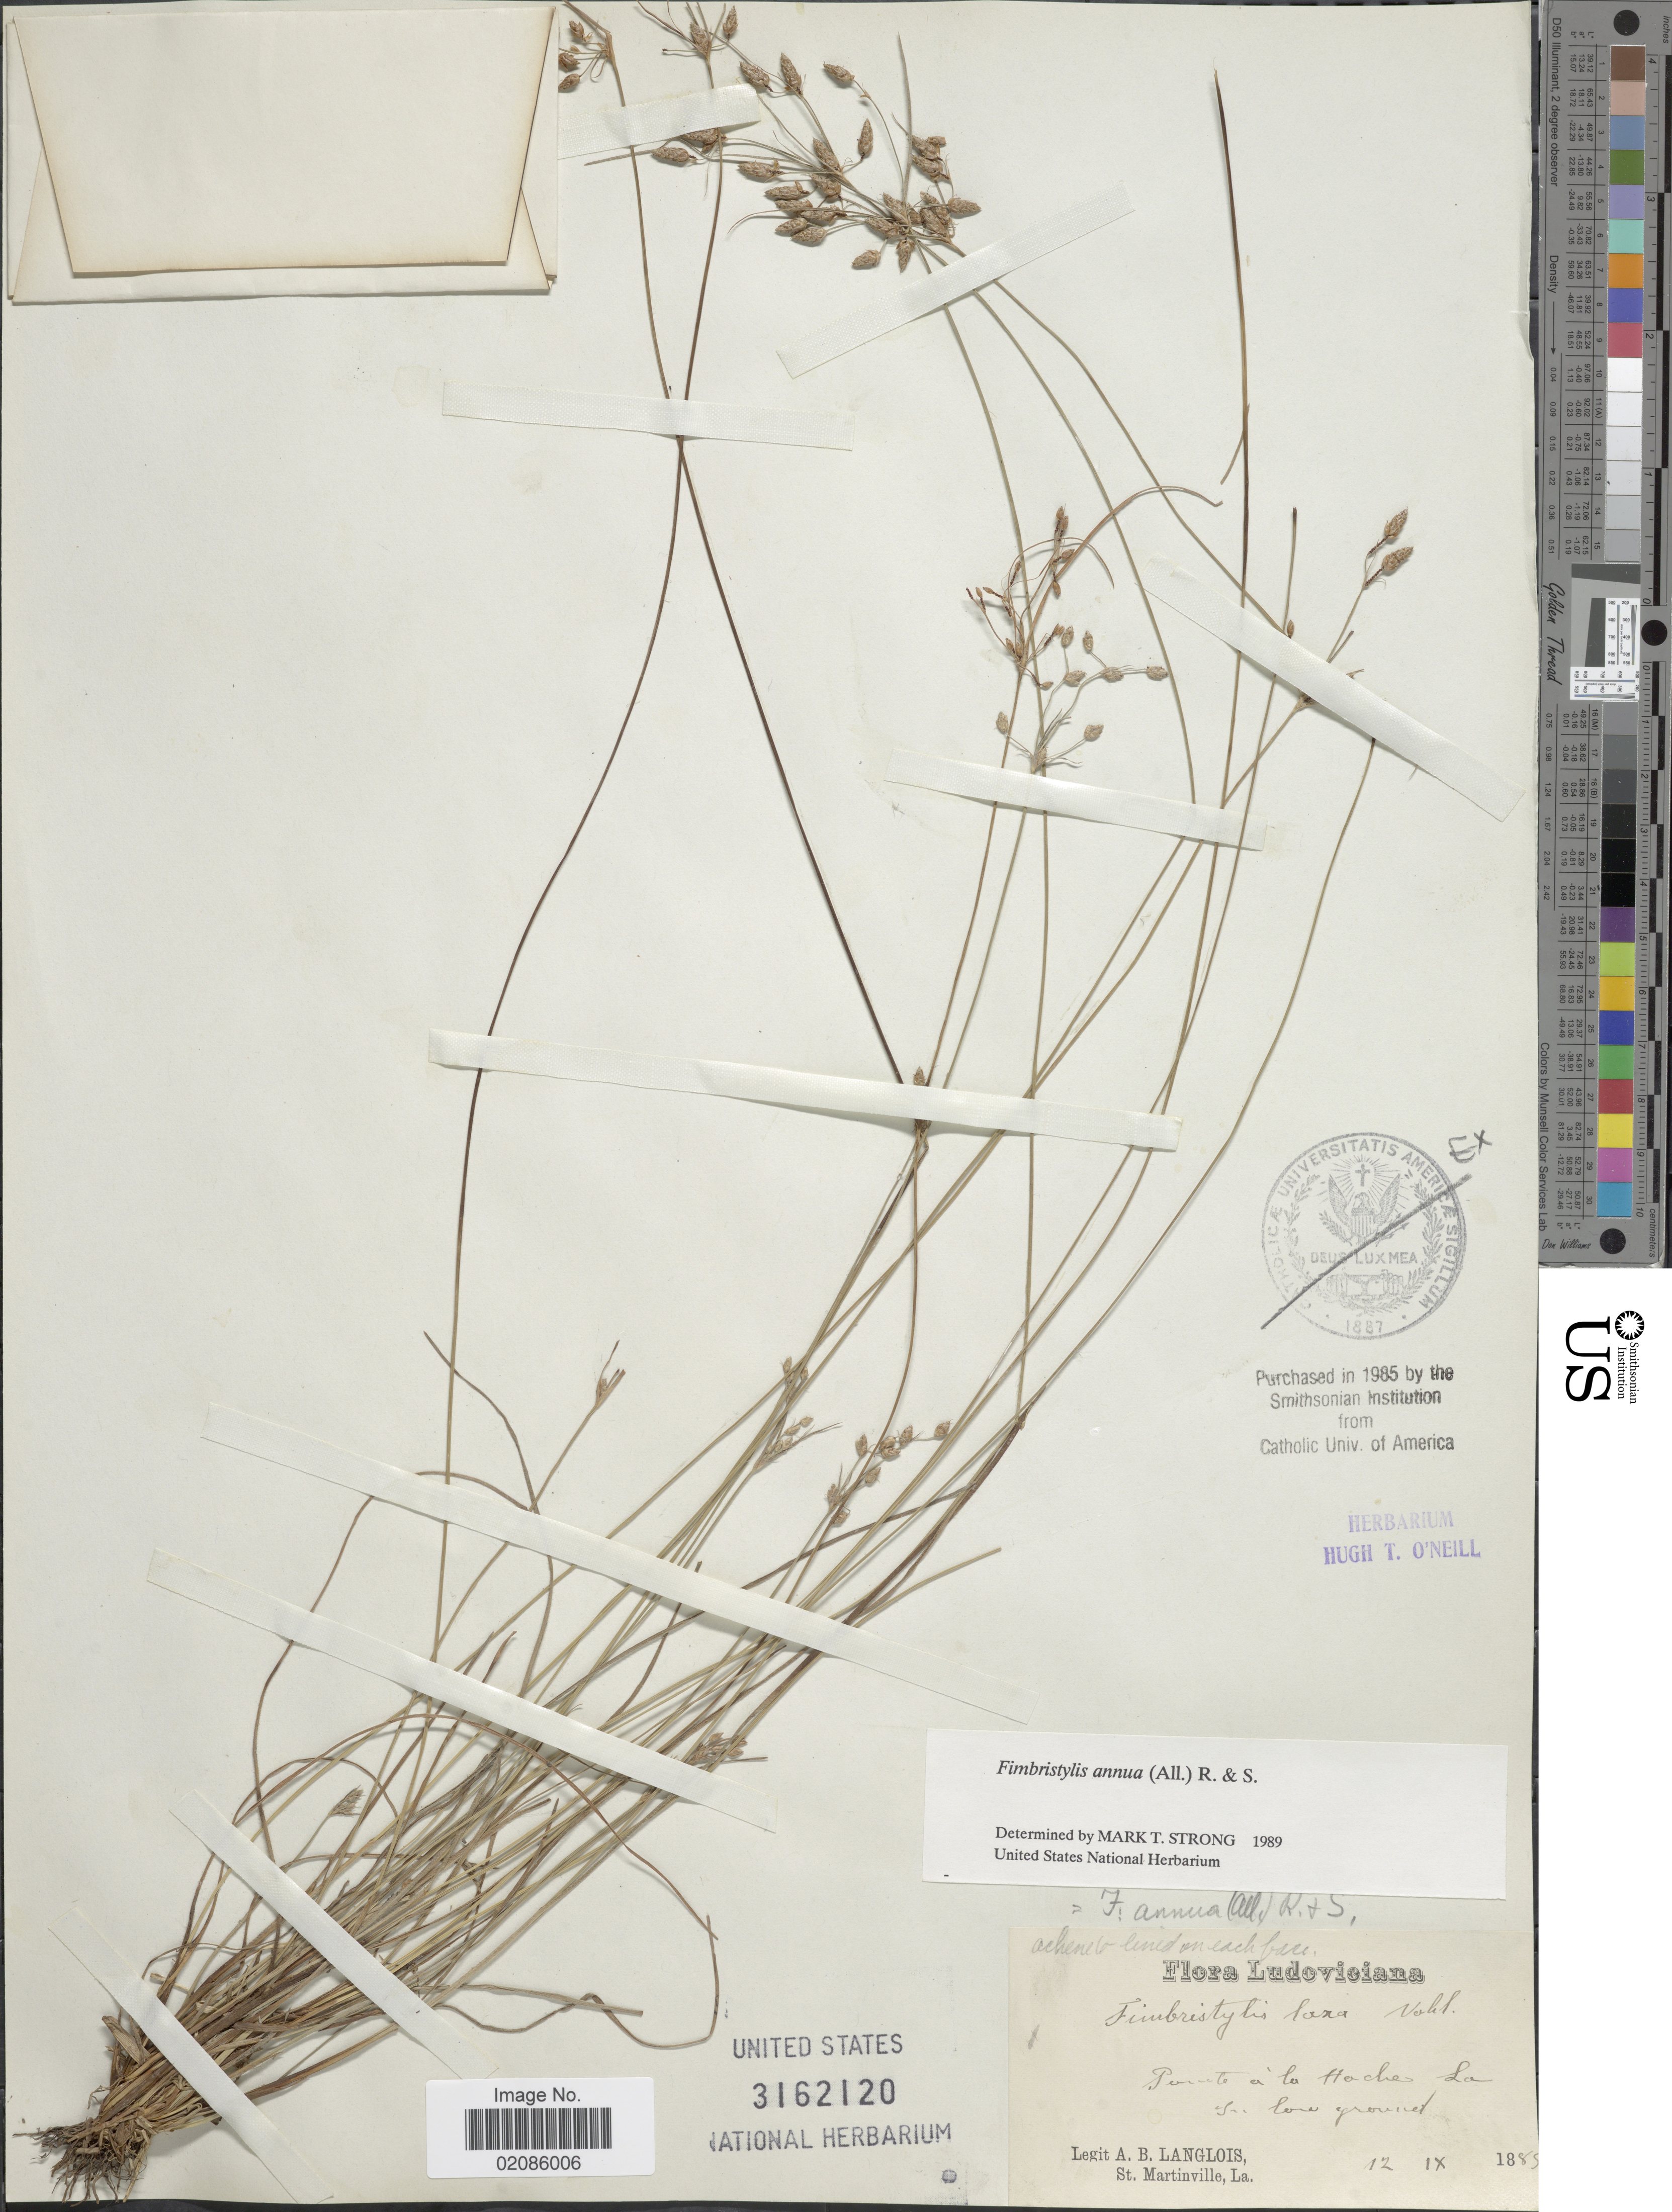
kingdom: Plantae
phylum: Tracheophyta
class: Liliopsida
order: Poales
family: Cyperaceae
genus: Fimbristylis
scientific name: Fimbristylis annua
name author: (All.) Roem. & Schult.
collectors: A. Langlois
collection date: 1885-09-12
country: United States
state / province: Louisiana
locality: In low places. Pointe a la Hache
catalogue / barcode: US 3162120